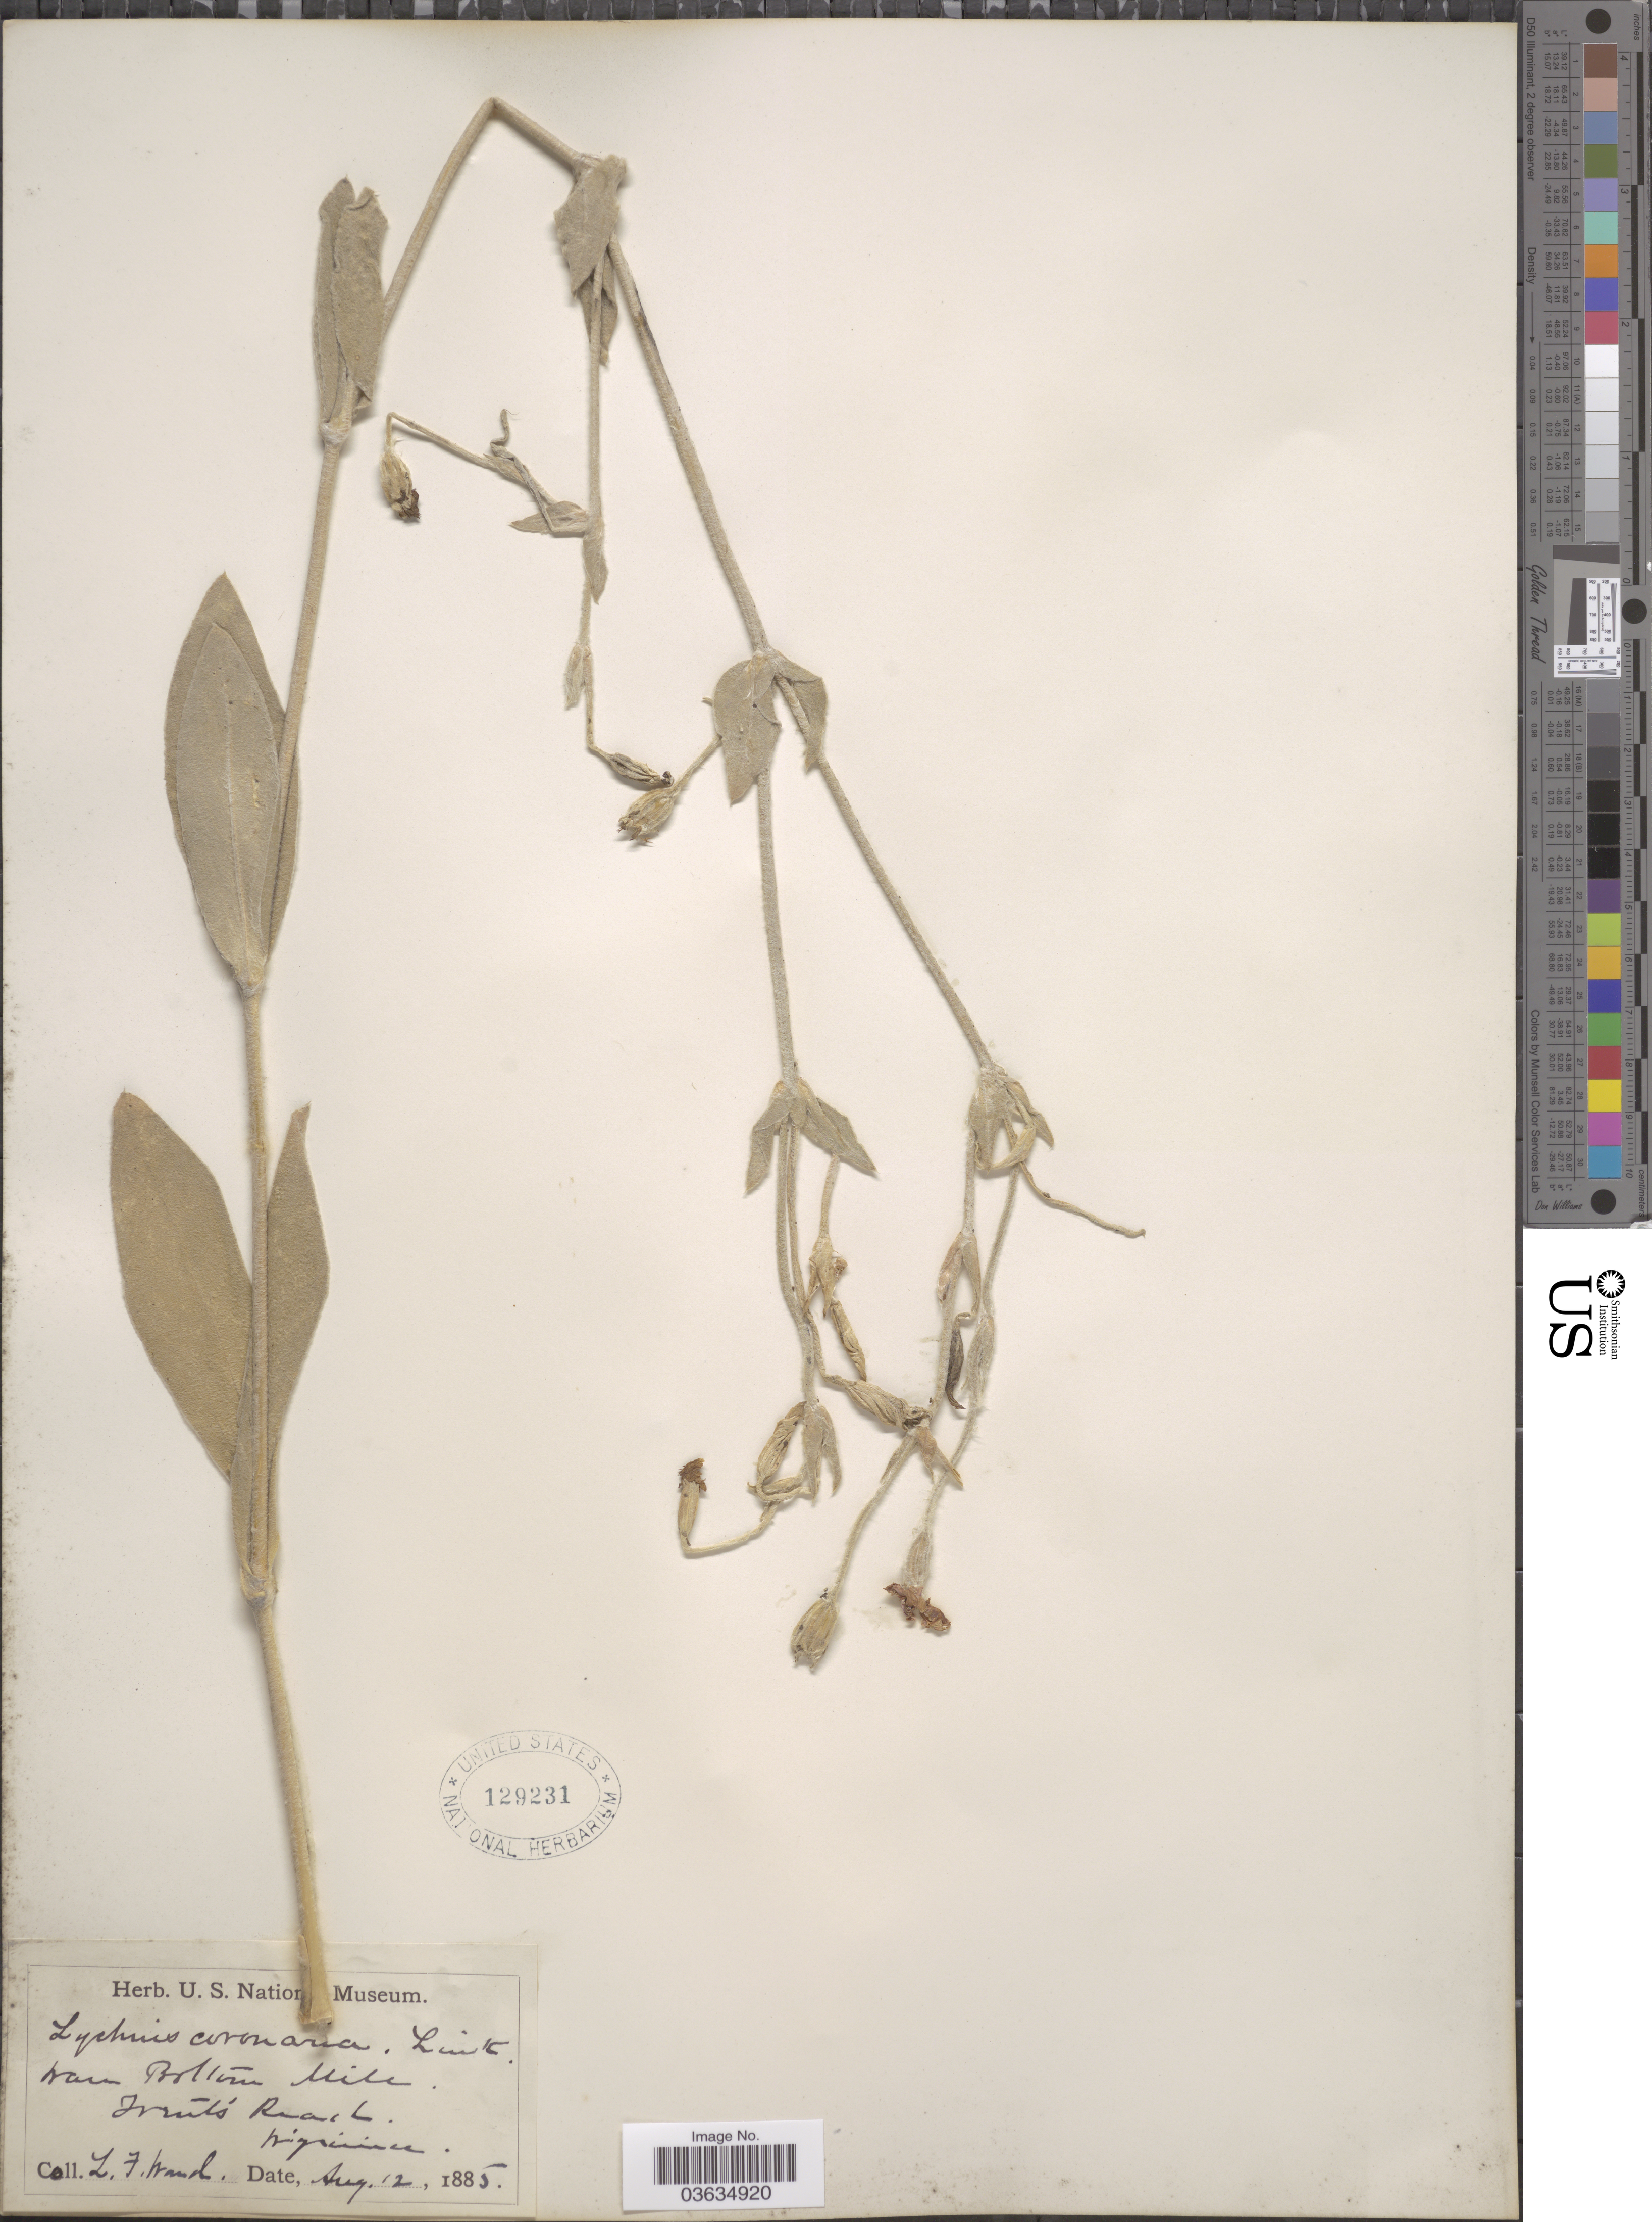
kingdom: Plantae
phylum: Tracheophyta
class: Magnoliopsida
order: Caryophyllales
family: Caryophyllaceae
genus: Silene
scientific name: Silene coronaria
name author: (L.) Clairv.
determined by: Strong, Mark T., (BOT), Smithsonian Institution - National Museum of Natural History (UNITED STATES)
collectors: L. Ward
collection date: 1885-08-12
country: United States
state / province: Virginia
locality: Warm Bottom Mill. Trent's Reach.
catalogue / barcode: US 129231